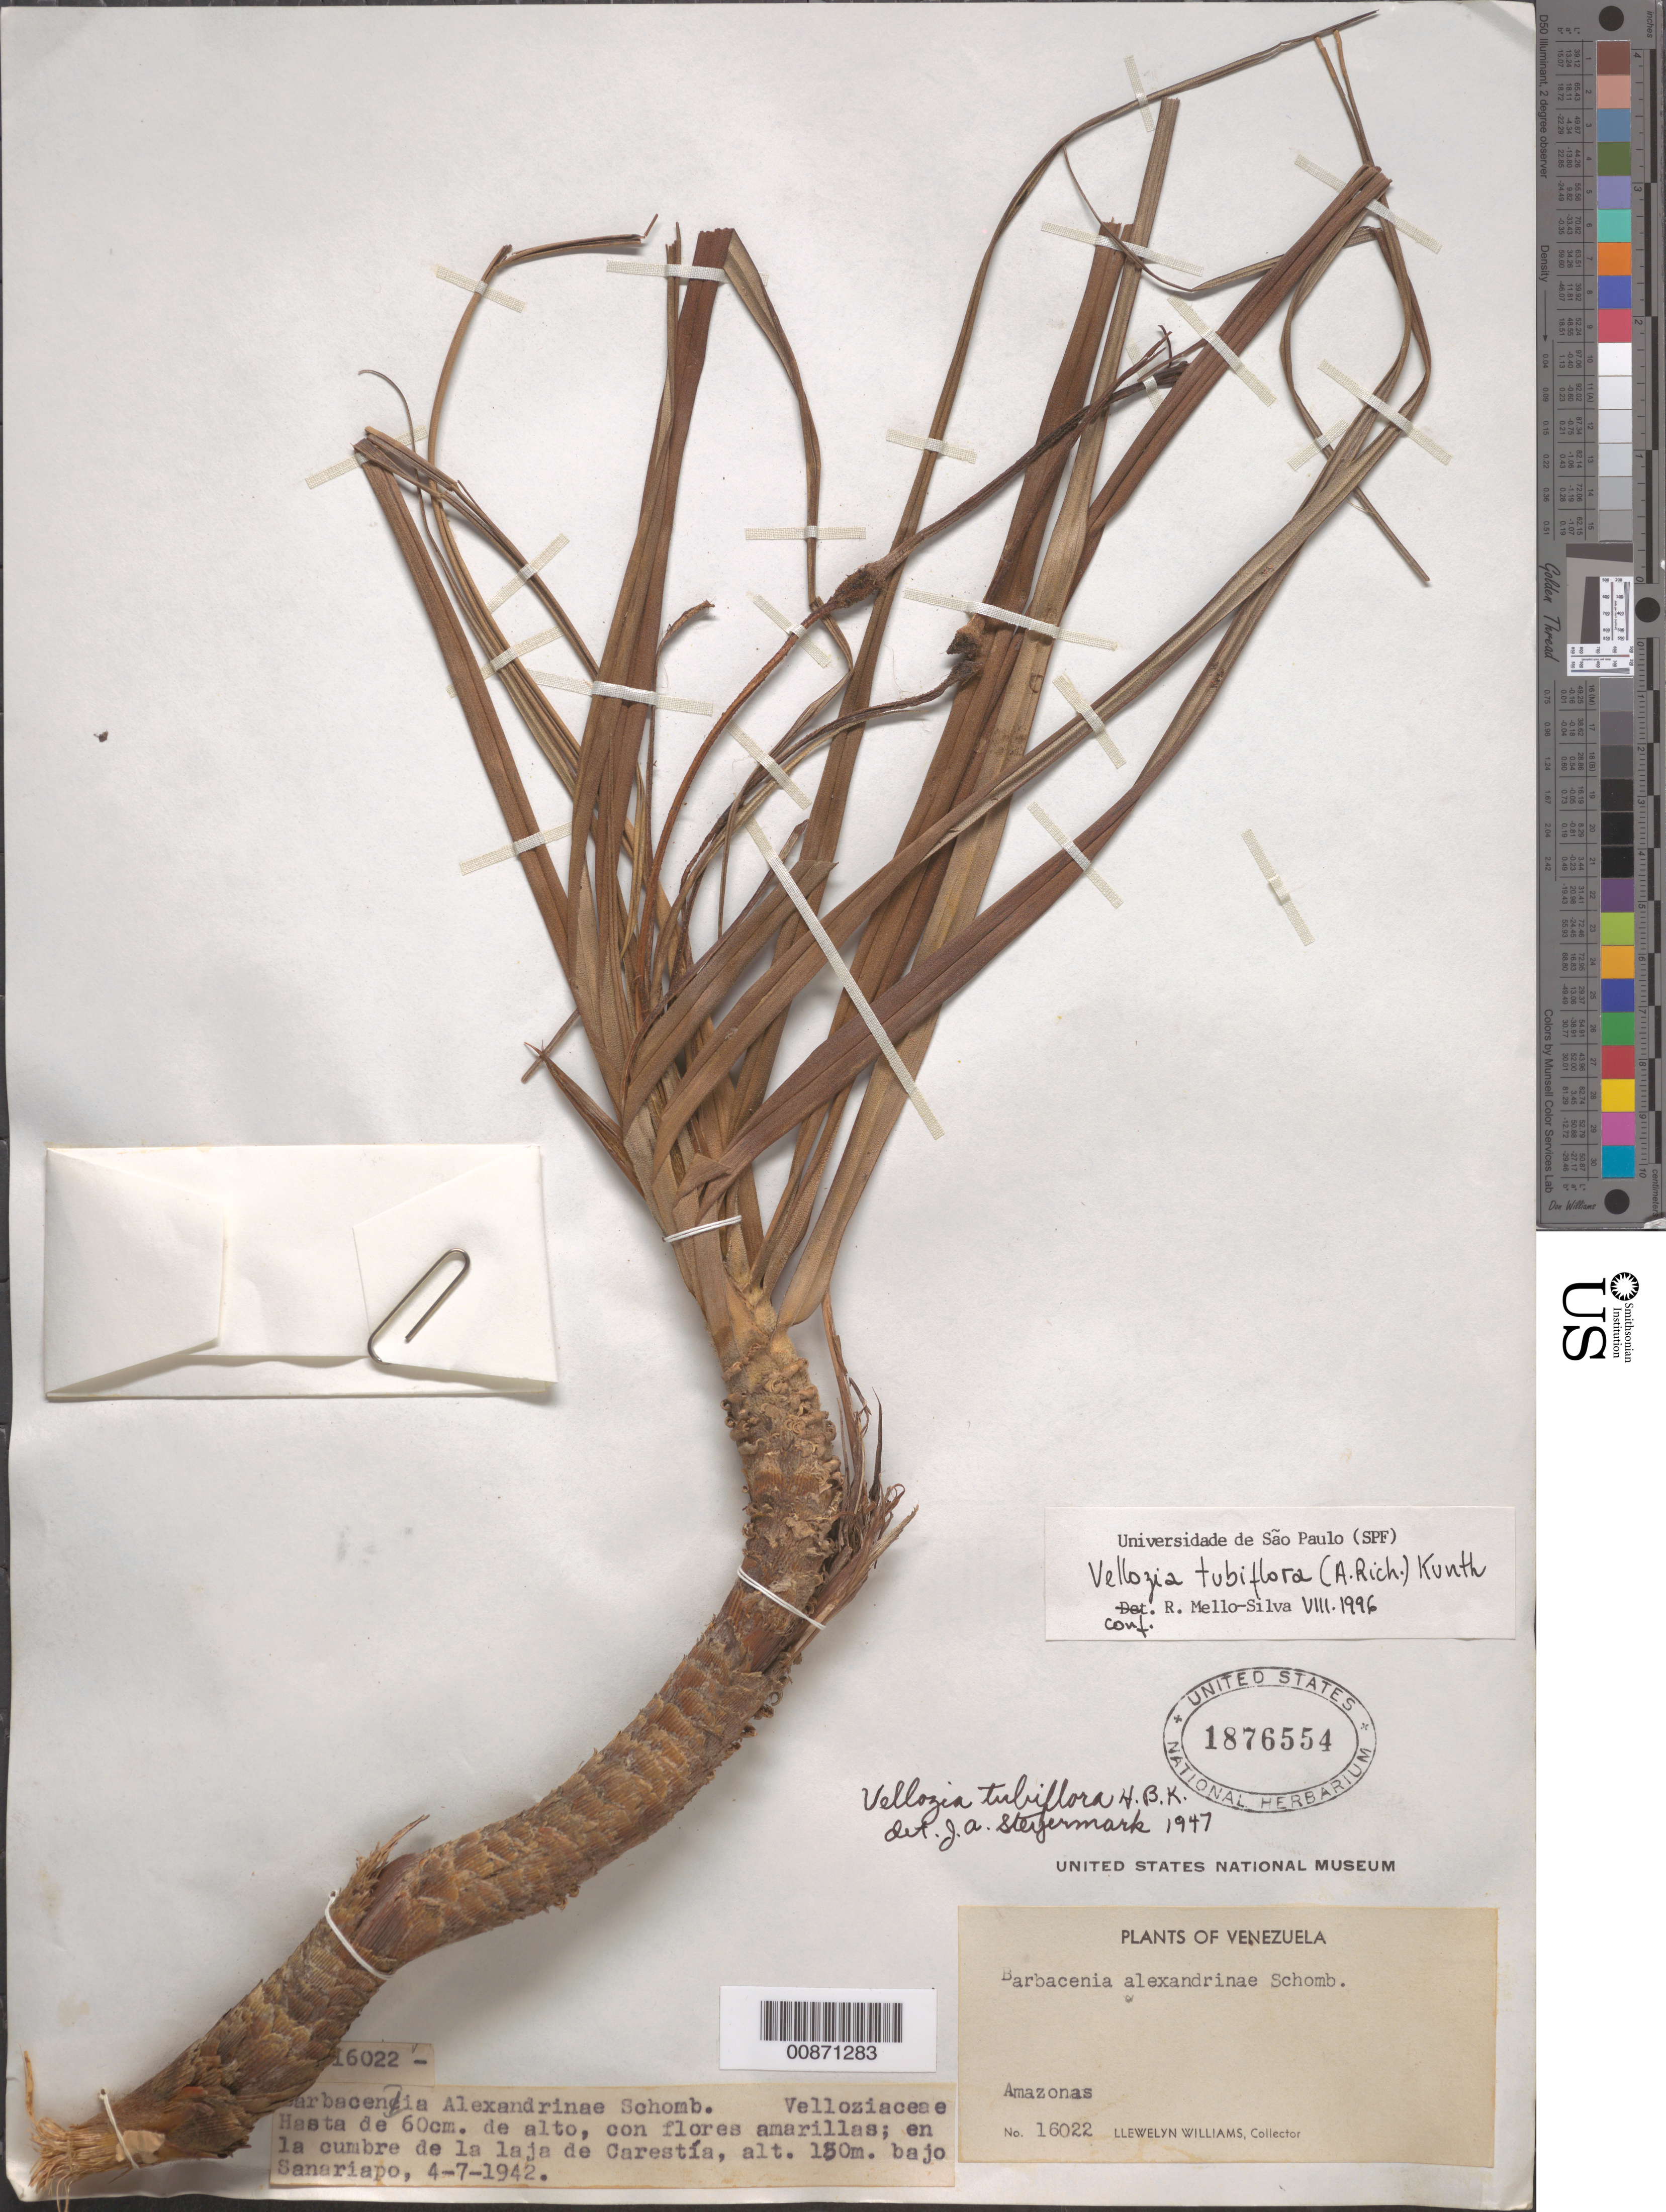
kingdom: Plantae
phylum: Tracheophyta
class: Liliopsida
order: Pandanales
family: Velloziaceae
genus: Vellozia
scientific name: Vellozia tubiflora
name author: (A. Rich.) Kunth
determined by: Mello-Silva, R.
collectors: Ll. Williams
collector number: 16022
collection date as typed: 4-Jul-42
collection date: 1942-07-04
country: Venezuela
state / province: Amazonas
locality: Carestia, bajo Sanariapo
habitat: Cumbre de la laja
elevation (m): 150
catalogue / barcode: US 1876554